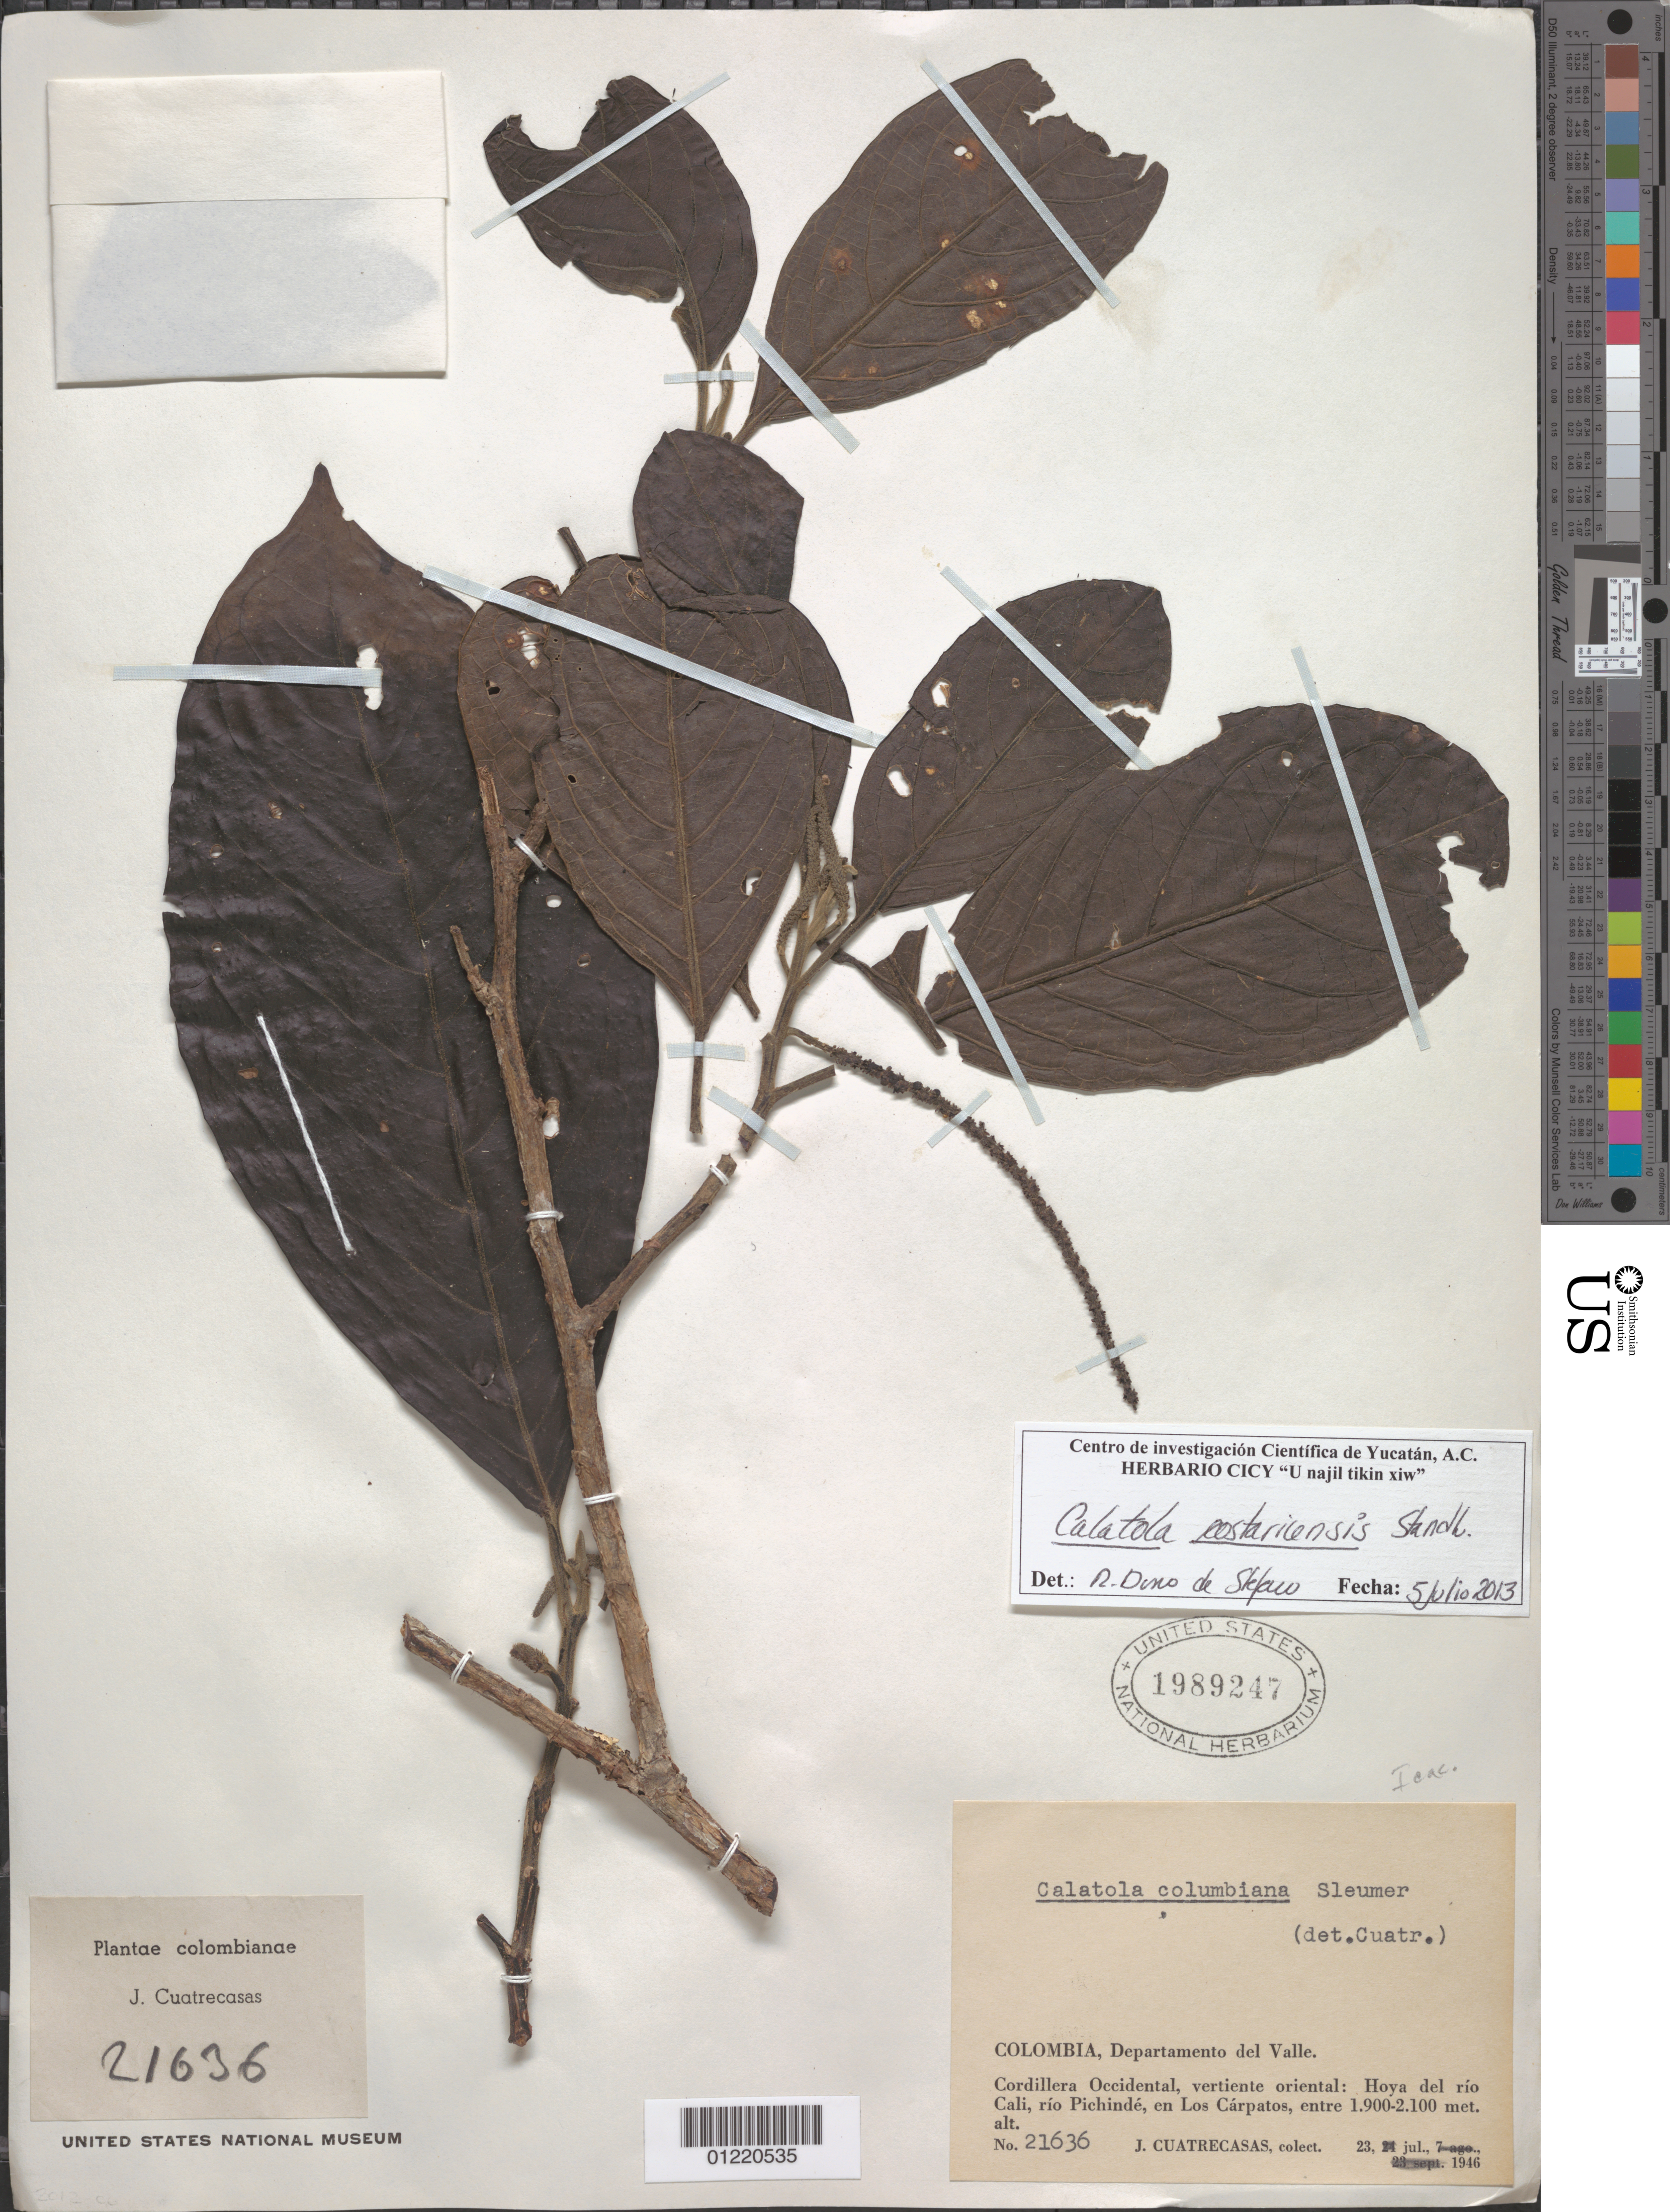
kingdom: Plantae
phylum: Tracheophyta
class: Magnoliopsida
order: Metteniusales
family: Metteniusaceae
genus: Calatola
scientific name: Calatola costaricensis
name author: Standl.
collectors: J. Cuatrecasas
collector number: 21636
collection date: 1946-07-23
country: Colombia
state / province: Valle del Cauca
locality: Cordillera de Occidental, vertiente oriental: Hoya del río Cali, vertiente derecha del río Pichindé, en Los Cárpatos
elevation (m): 1900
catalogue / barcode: US 1989247